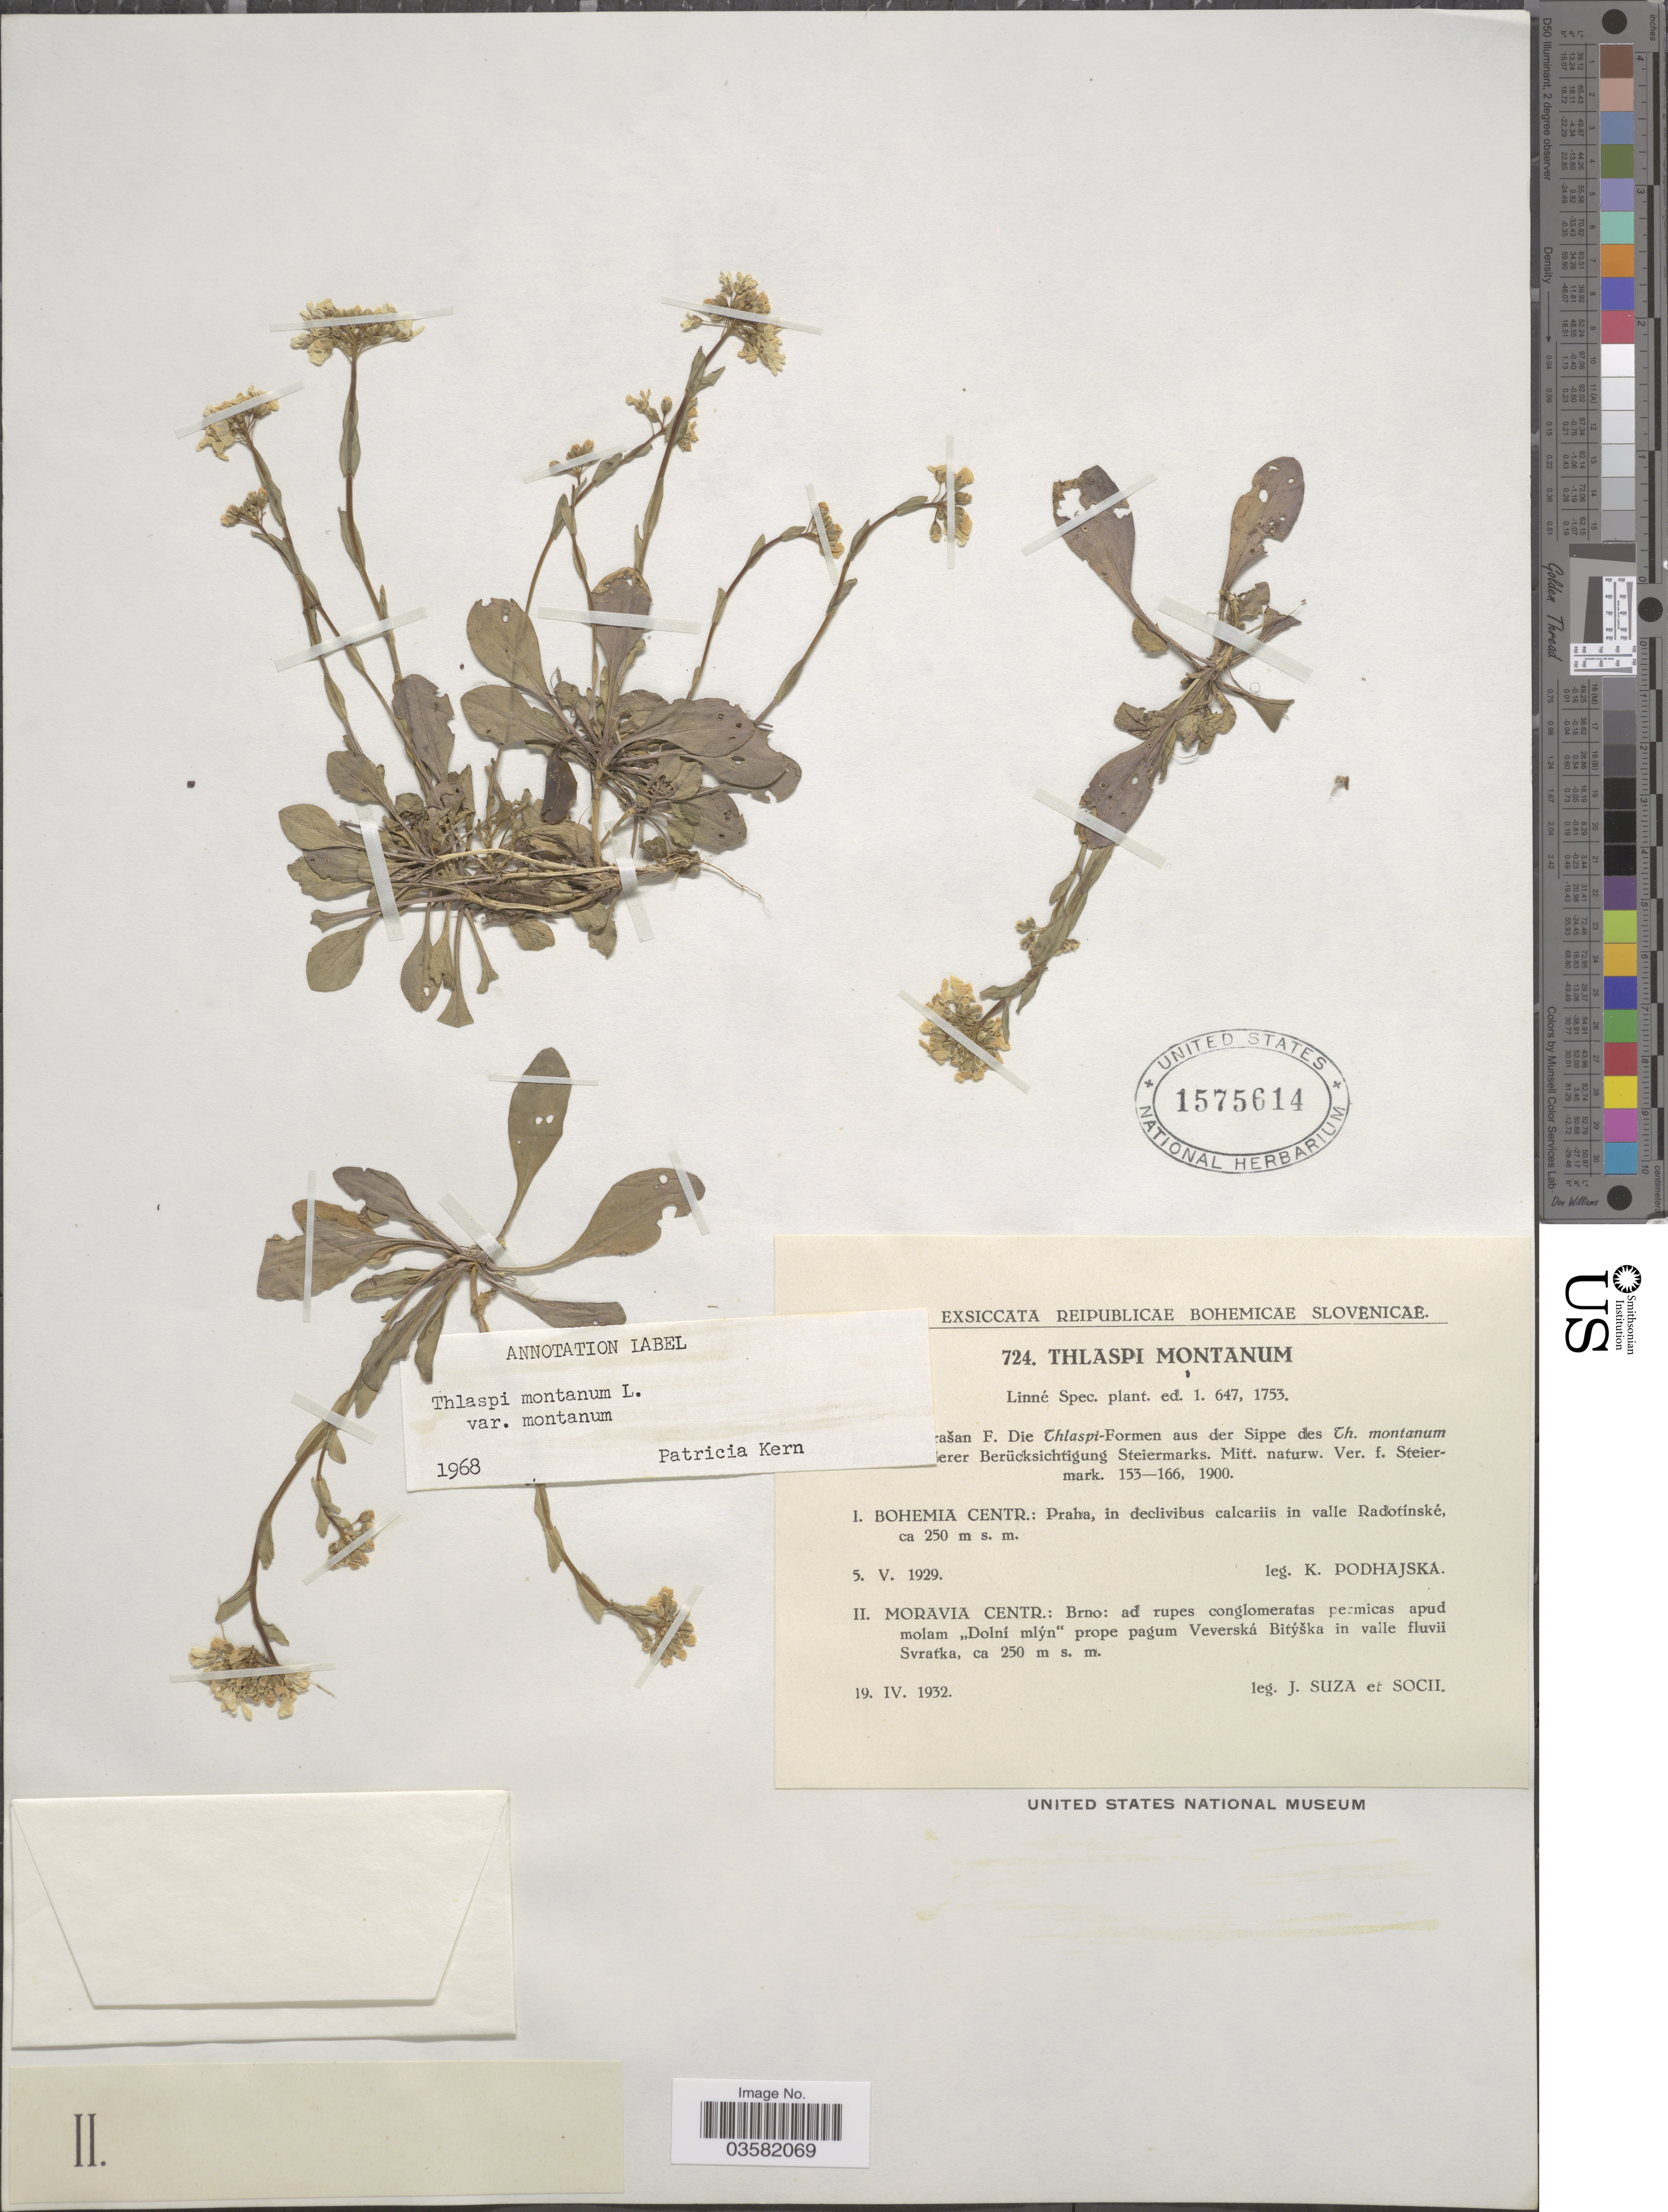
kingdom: Plantae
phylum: Tracheophyta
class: Magnoliopsida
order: Brassicales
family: Brassicaceae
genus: Thlaspi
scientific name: Thlaspi montanum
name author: L.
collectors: J. Suza & Socii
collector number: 724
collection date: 1932-04-19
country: Czechia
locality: Reipublicae Bohemicae Slovenicae. Moravia Centr.: Brno: ad rupes conglomeratas permicas apud molam „Dolní mlýn“ prope pagum Veverská Bitýška in valle fluvii Svratka.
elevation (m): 250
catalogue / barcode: US 1575614